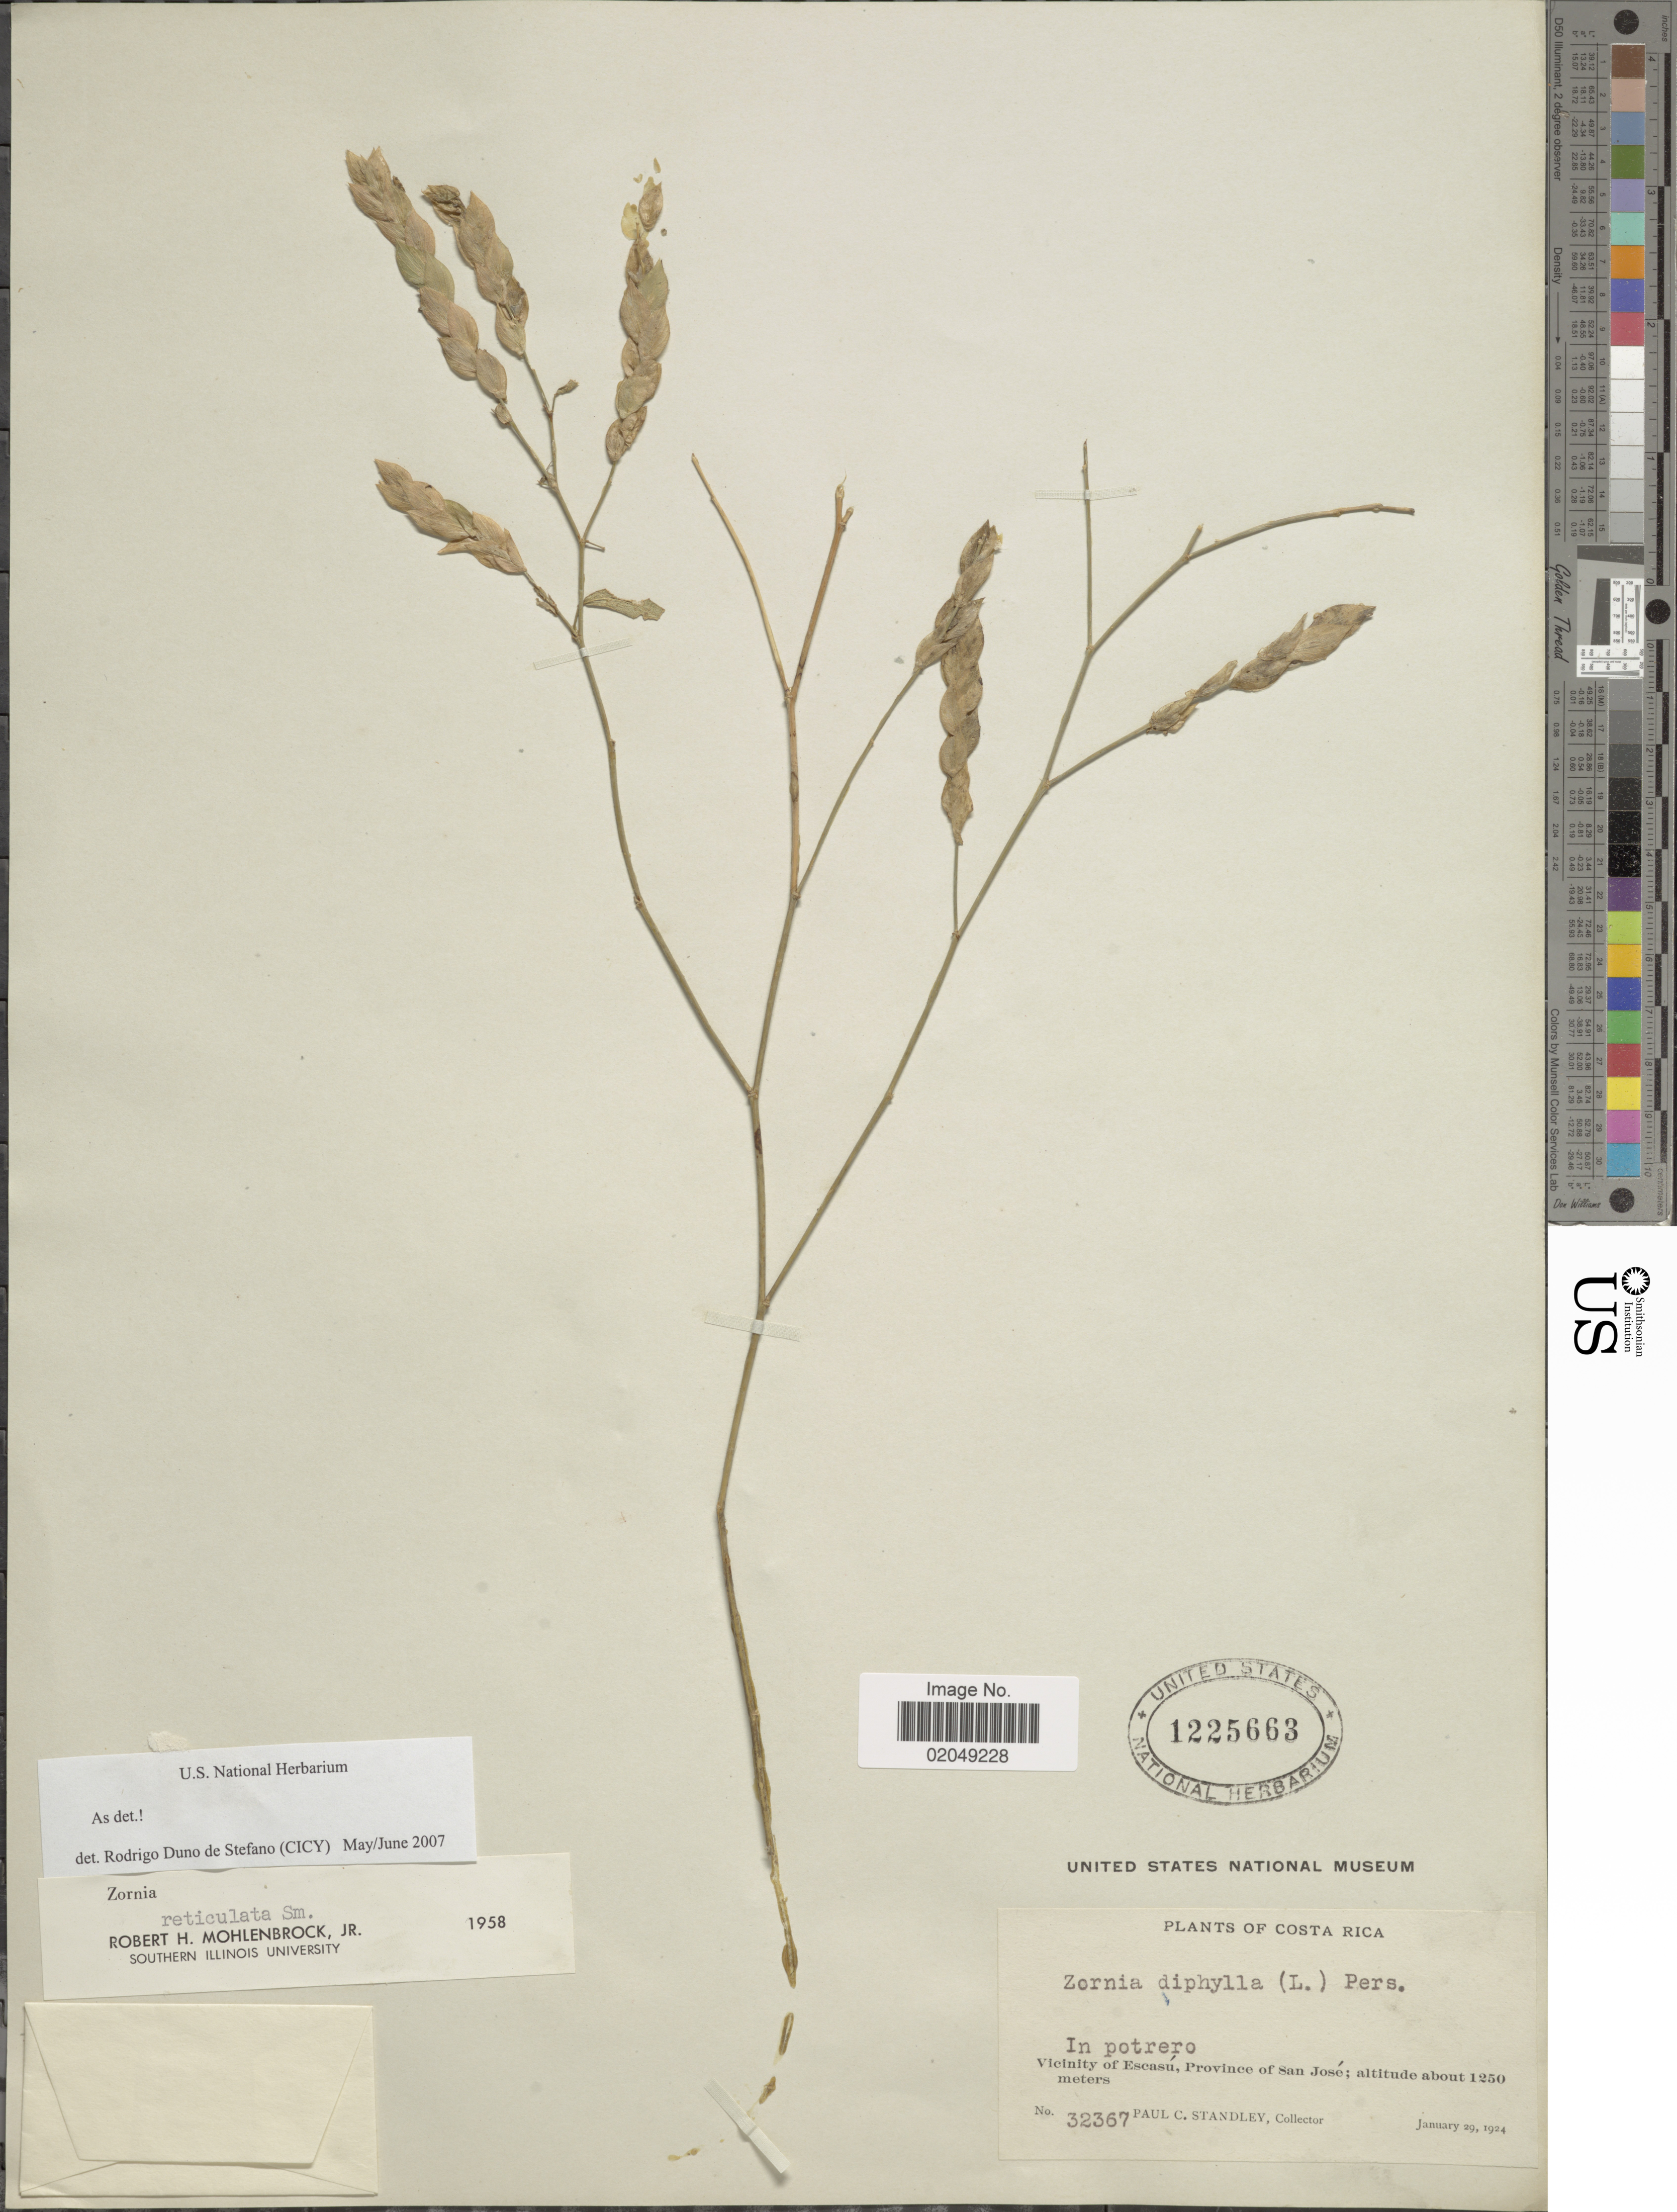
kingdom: Plantae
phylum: Tracheophyta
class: Magnoliopsida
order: Fabales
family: Fabaceae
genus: Zornia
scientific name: Zornia reticulata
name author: Sm.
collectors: P. C. Standley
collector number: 32367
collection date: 1924-01-29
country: Costa Rica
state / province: San José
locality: In potrero, Vicinity of Escasu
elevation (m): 1250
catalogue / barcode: US 1225663